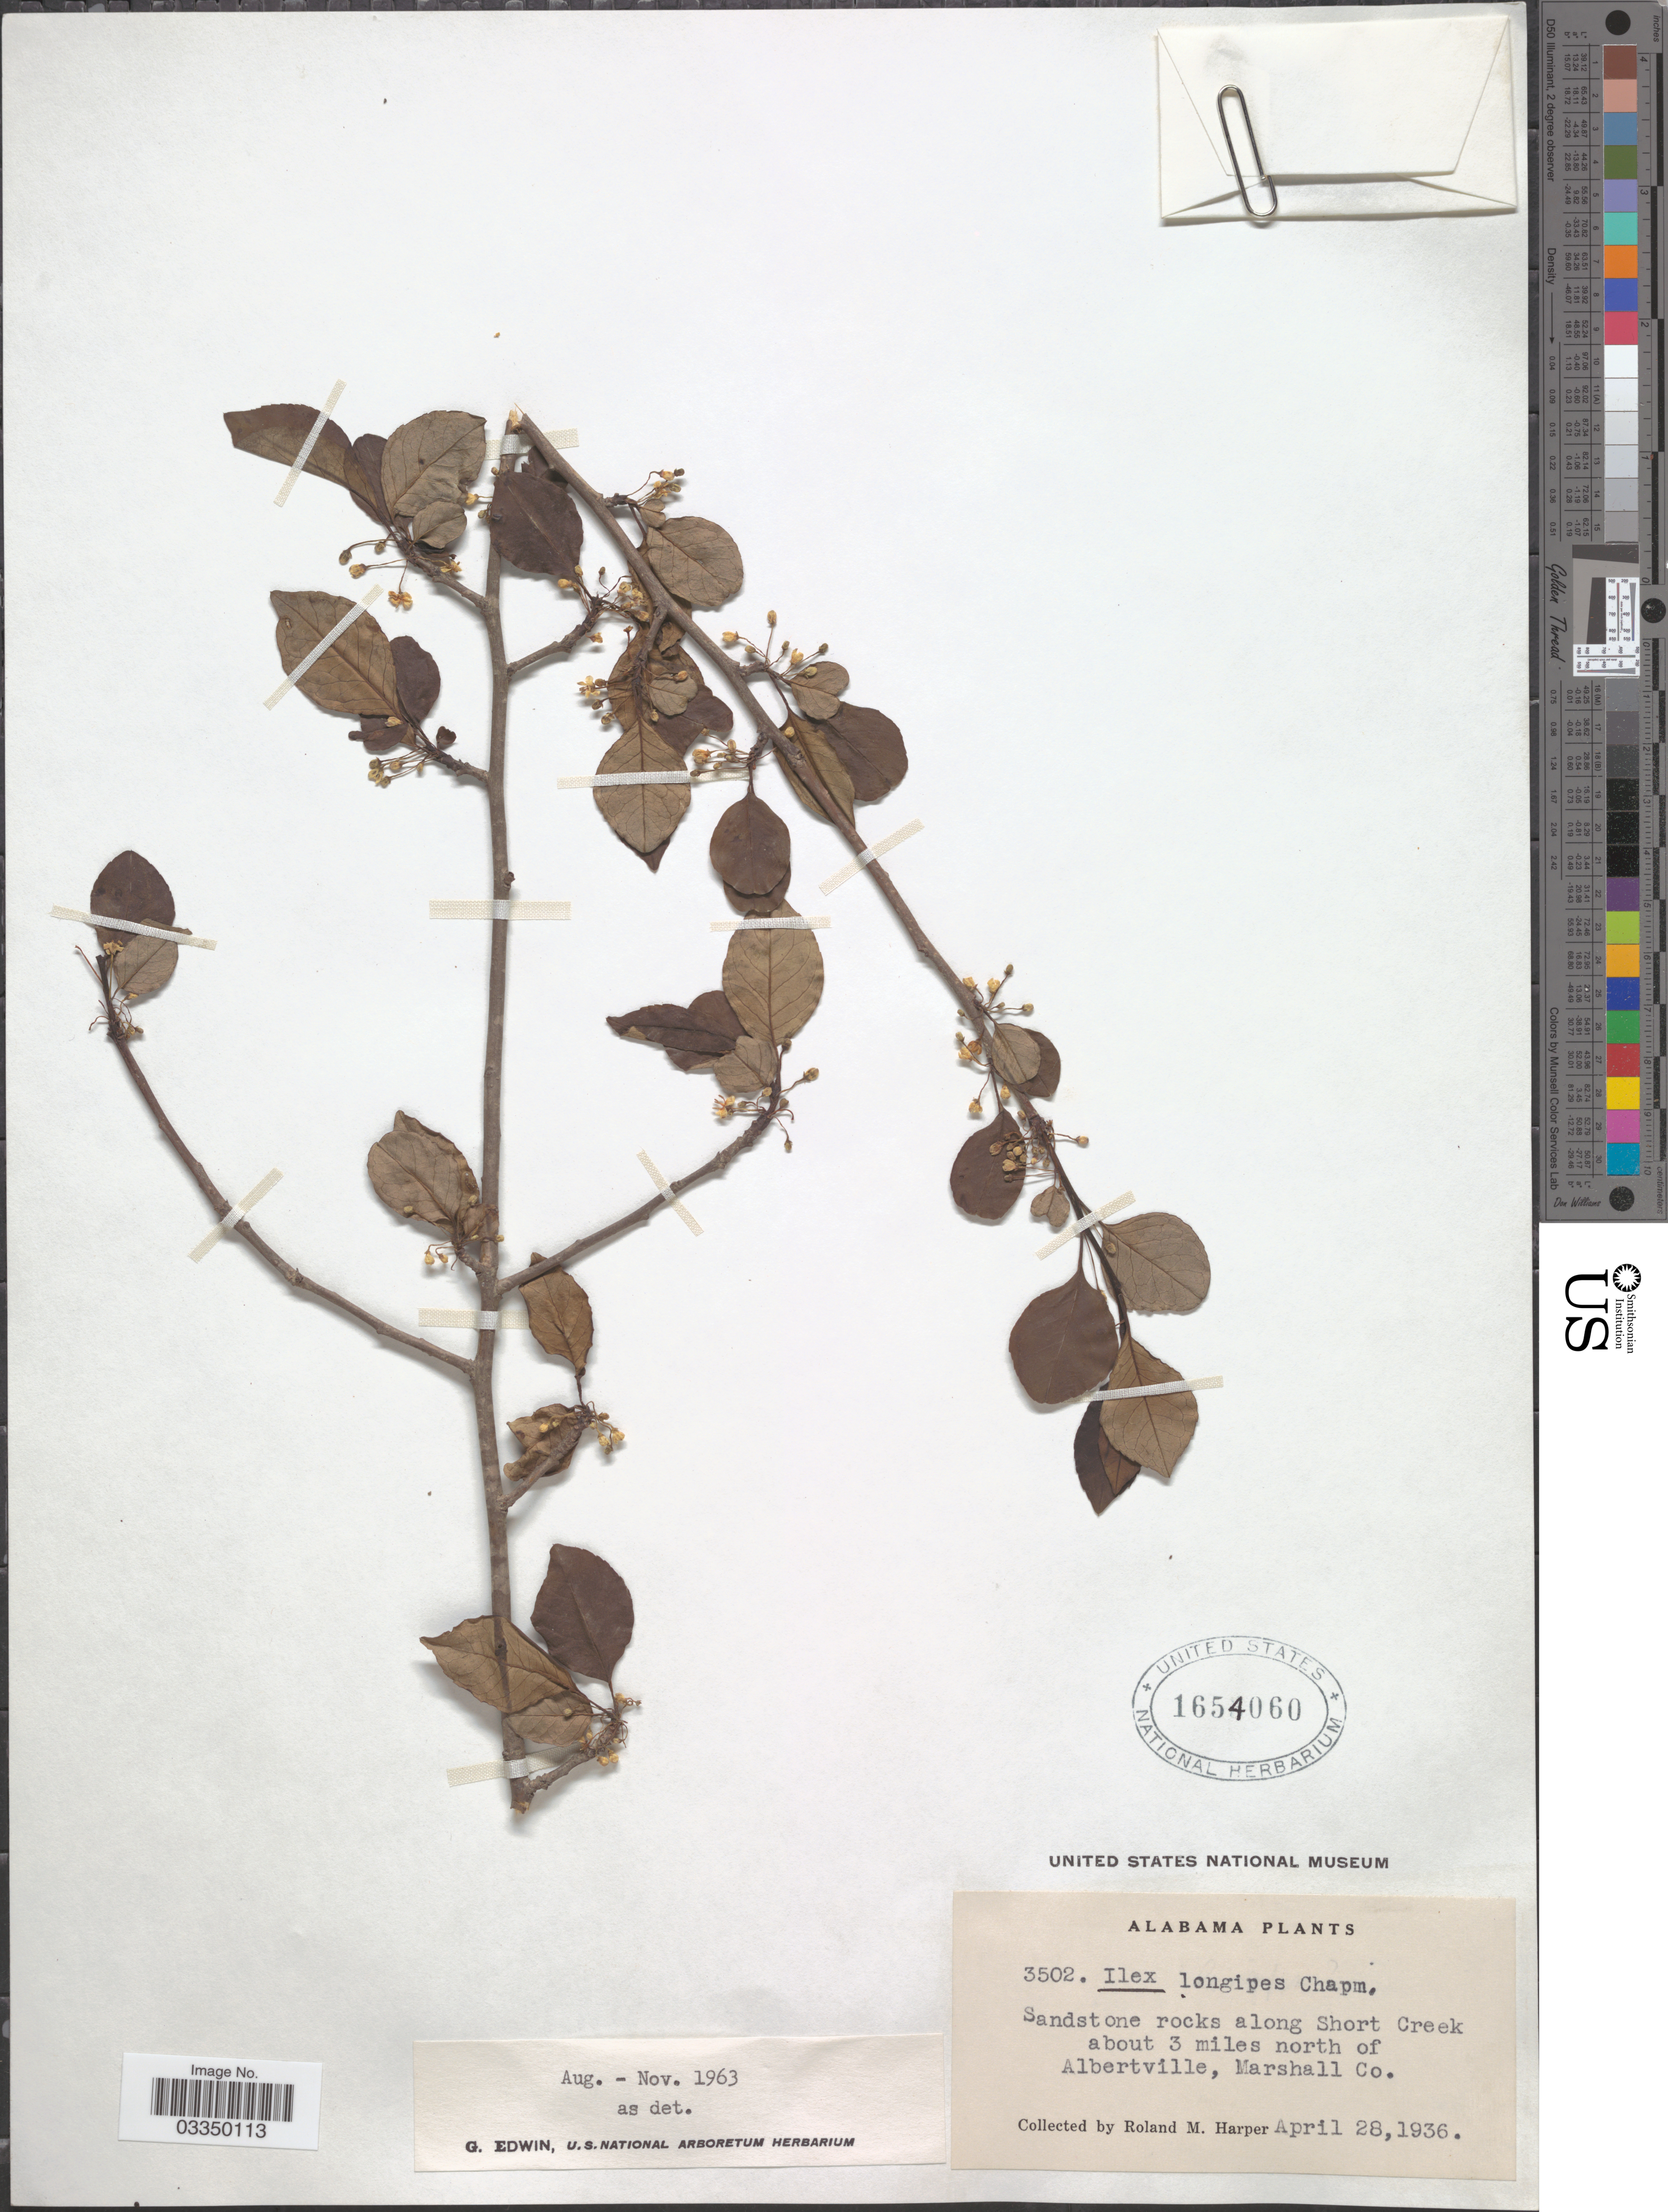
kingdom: Plantae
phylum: Tracheophyta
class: Magnoliopsida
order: Aquifoliales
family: Aquifoliaceae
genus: Ilex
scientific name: Ilex longipes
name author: Chapm. ex Trel.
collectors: R. M. Harper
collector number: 3502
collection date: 1936-04-28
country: United States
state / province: Alabama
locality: Sandstone rocks along Short Creek about 3 miles north of Albertville, Marshall Co.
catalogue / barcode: US 1654060